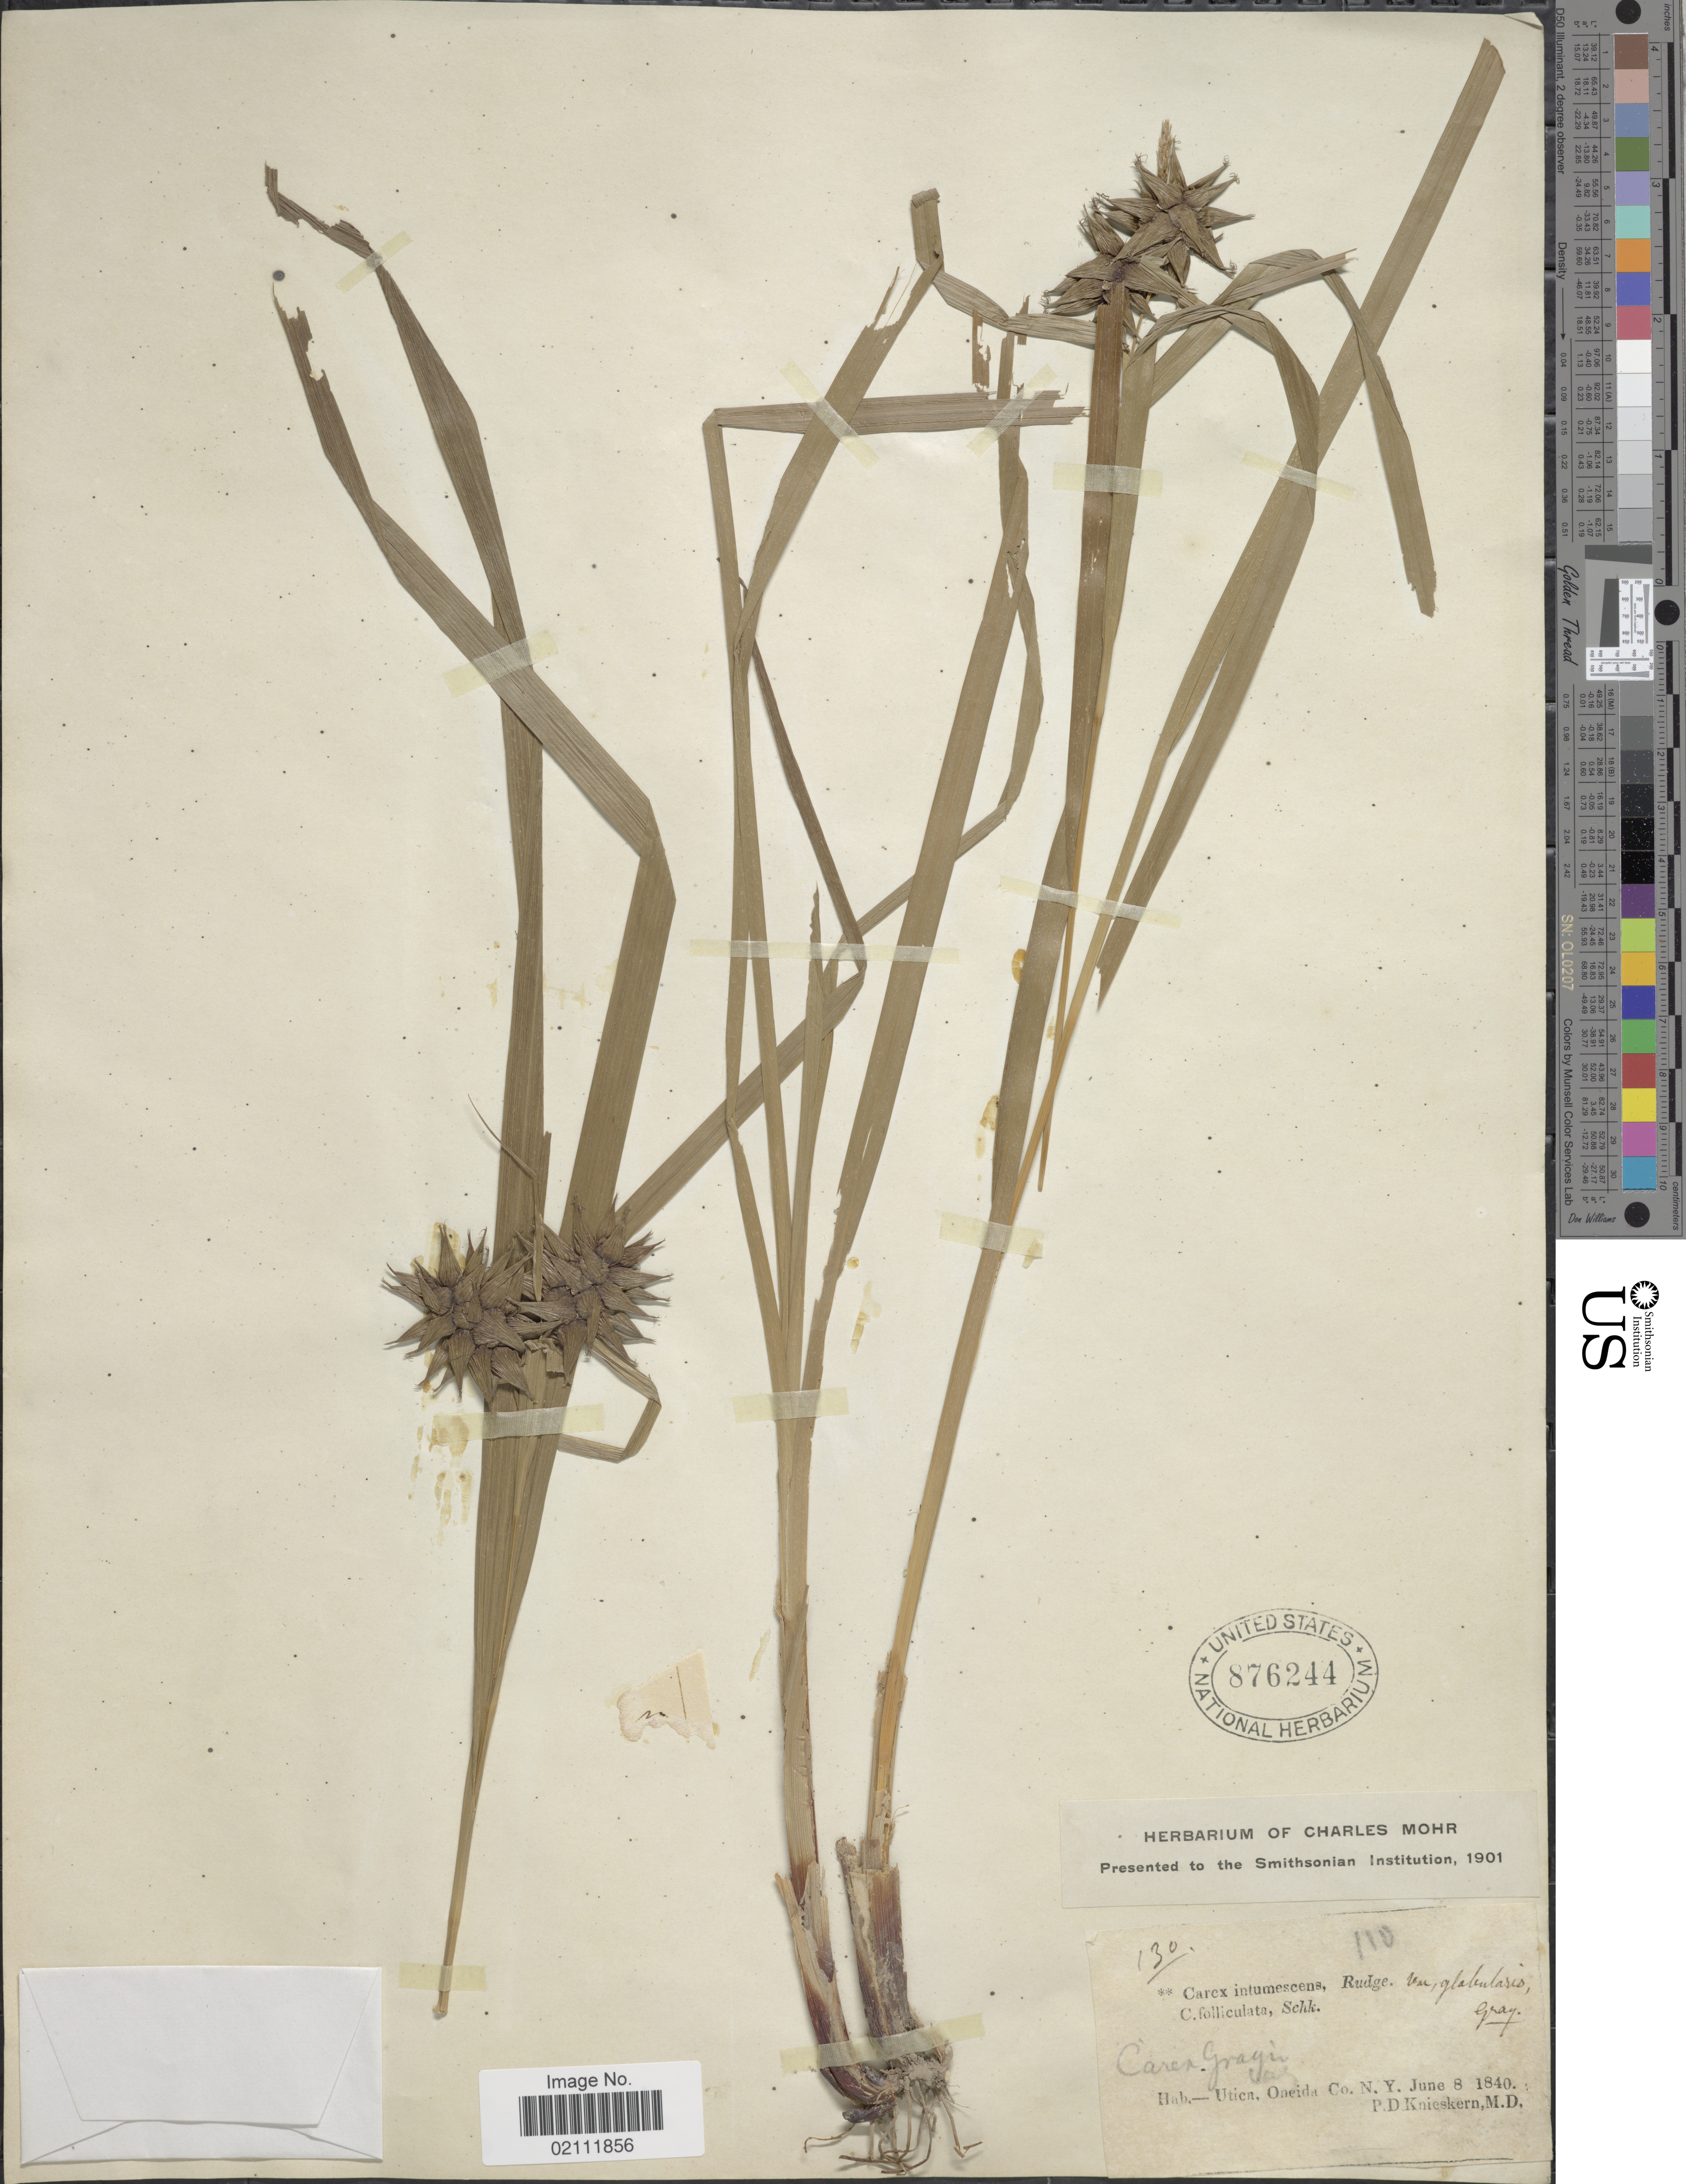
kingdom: Plantae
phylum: Tracheophyta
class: Liliopsida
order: Poales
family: Cyperaceae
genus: Carex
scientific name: Carex grayi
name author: J. Carey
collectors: P. D. Knieskern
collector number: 110/130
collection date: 1840-06-08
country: United States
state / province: New York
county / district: Oneida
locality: Utica, Oneida Co.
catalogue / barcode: US 876244